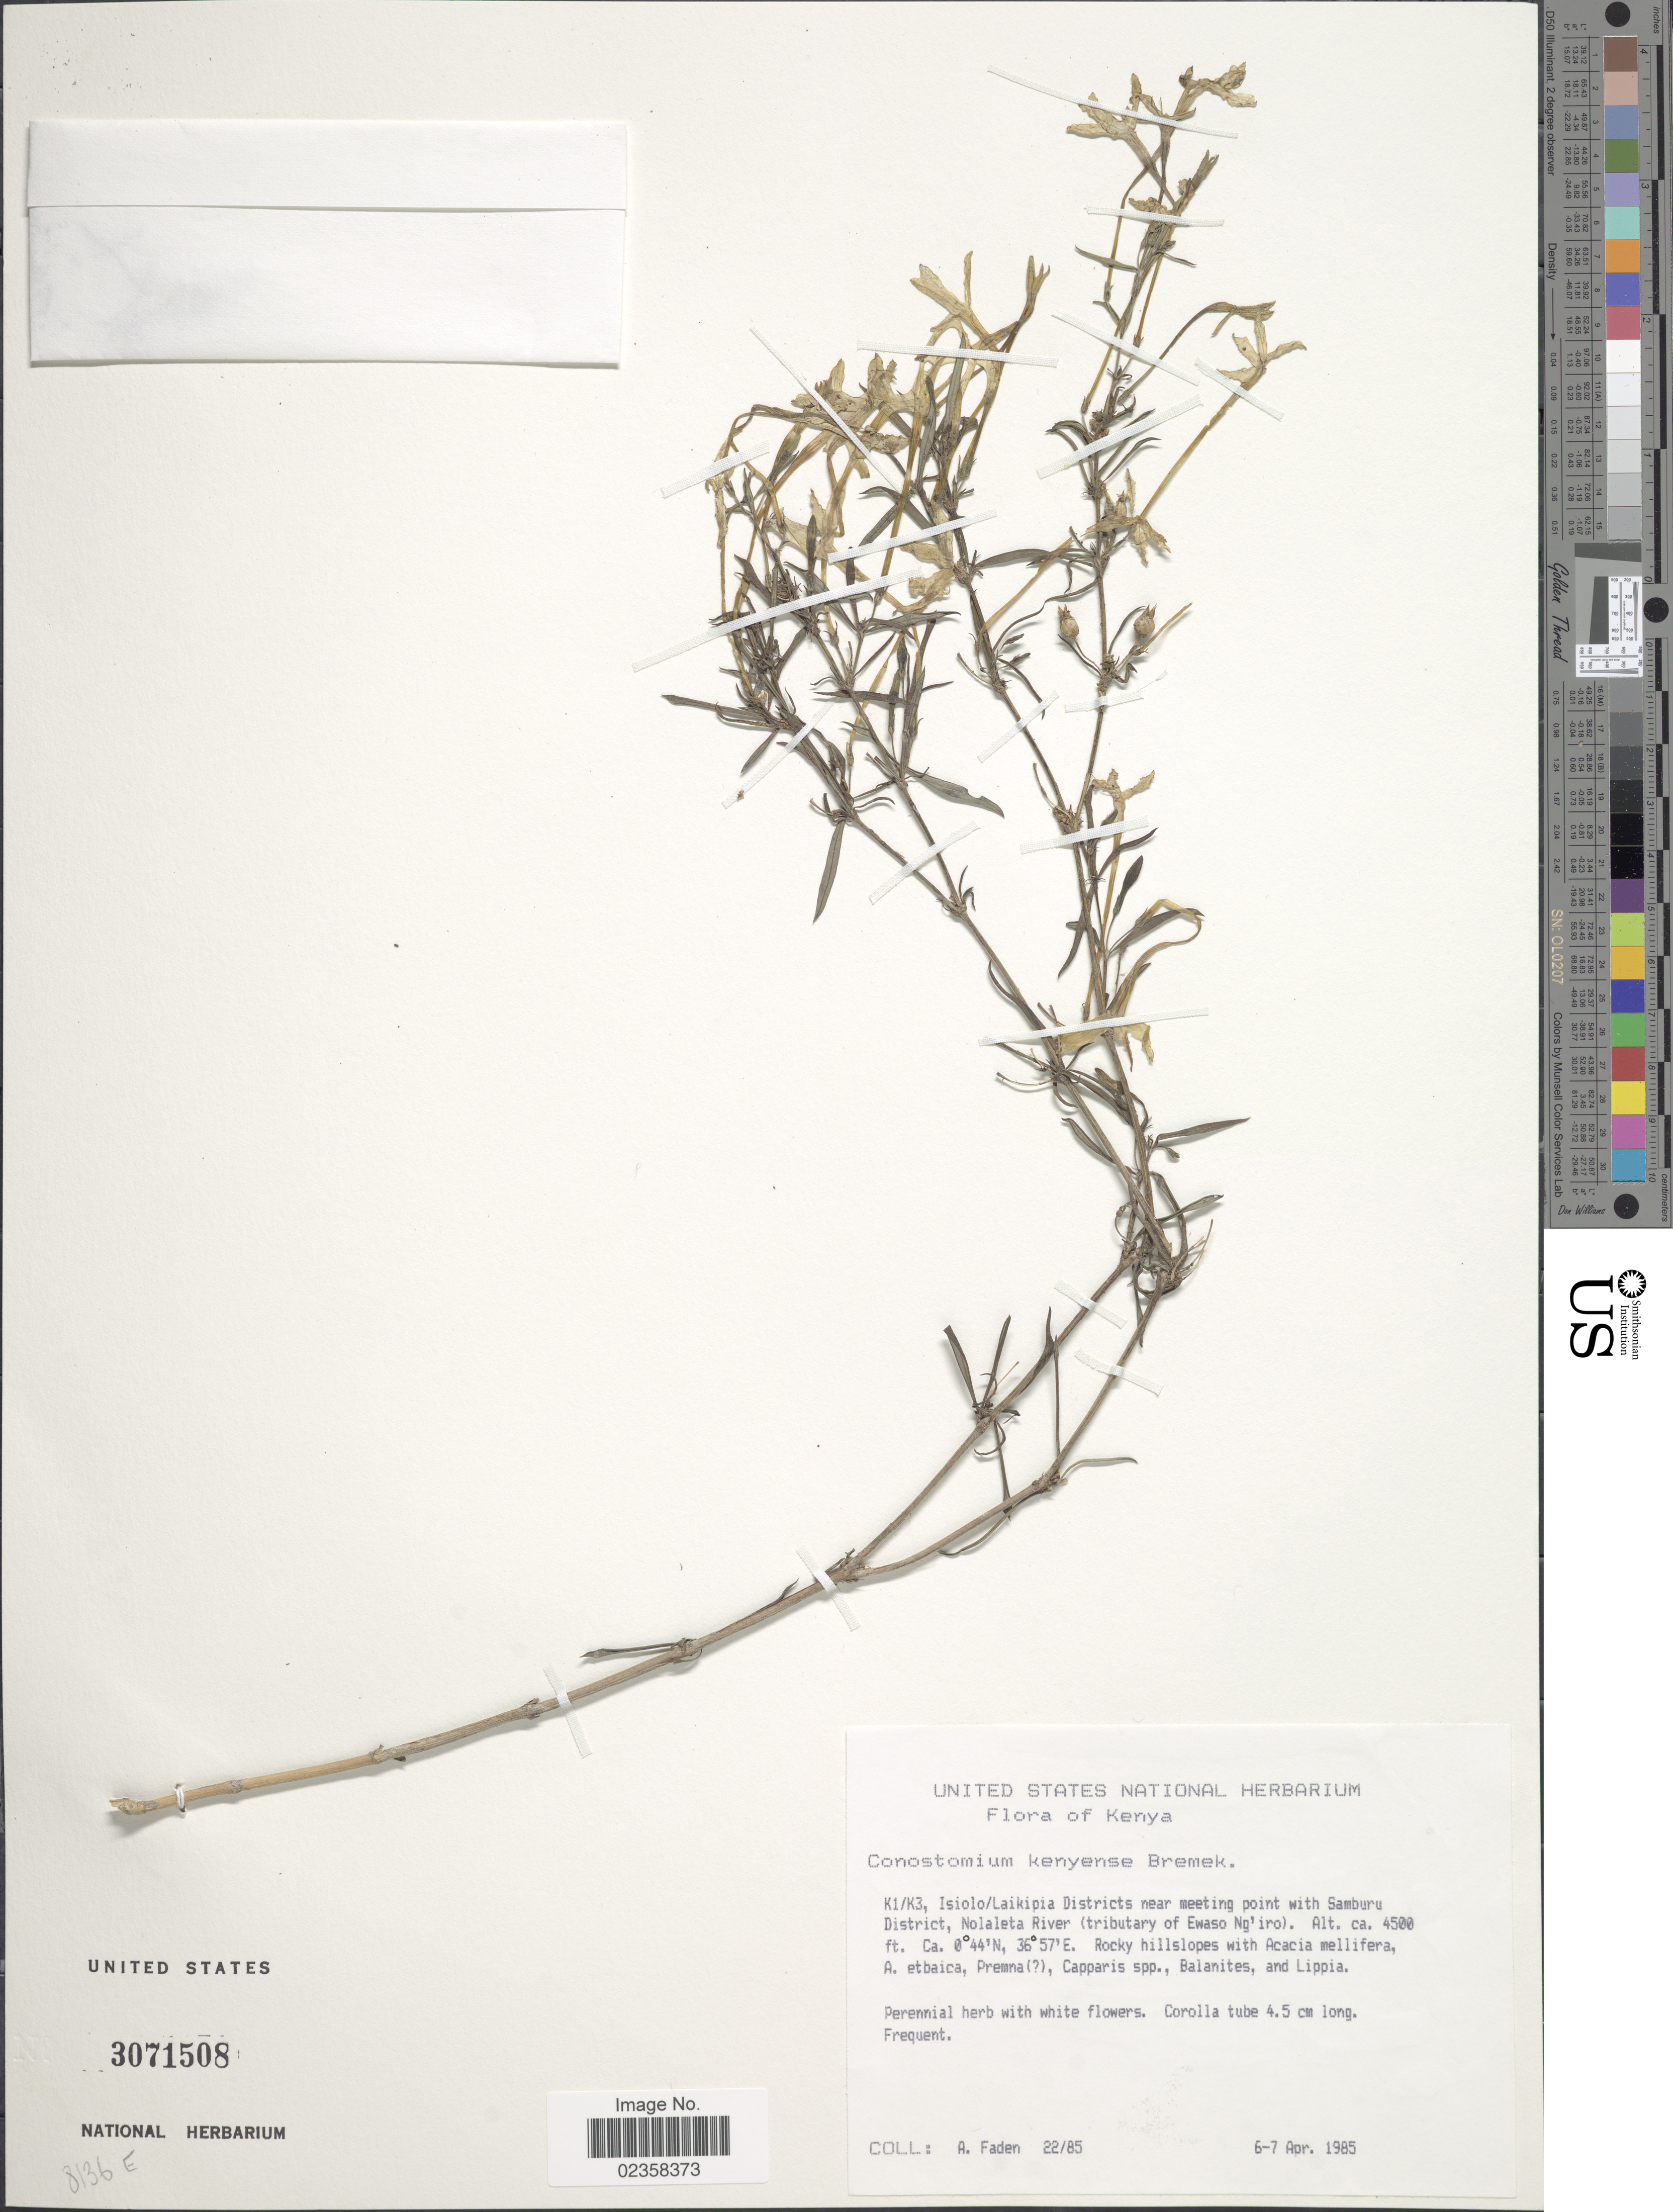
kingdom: Plantae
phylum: Tracheophyta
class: Magnoliopsida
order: Gentianales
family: Rubiaceae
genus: Conostomium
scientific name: Conostomium kenyense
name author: Bremek.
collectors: A. J. Faden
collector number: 22/85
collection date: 1985-04-06/1985-04-07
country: Kenya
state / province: Samburu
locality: K1/K3, Isiolo/Laikipia Districts near meeting point with Samburu District, Nolaleta River (tributary of Ewaso Ng'iro)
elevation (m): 1372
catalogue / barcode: US 3071508